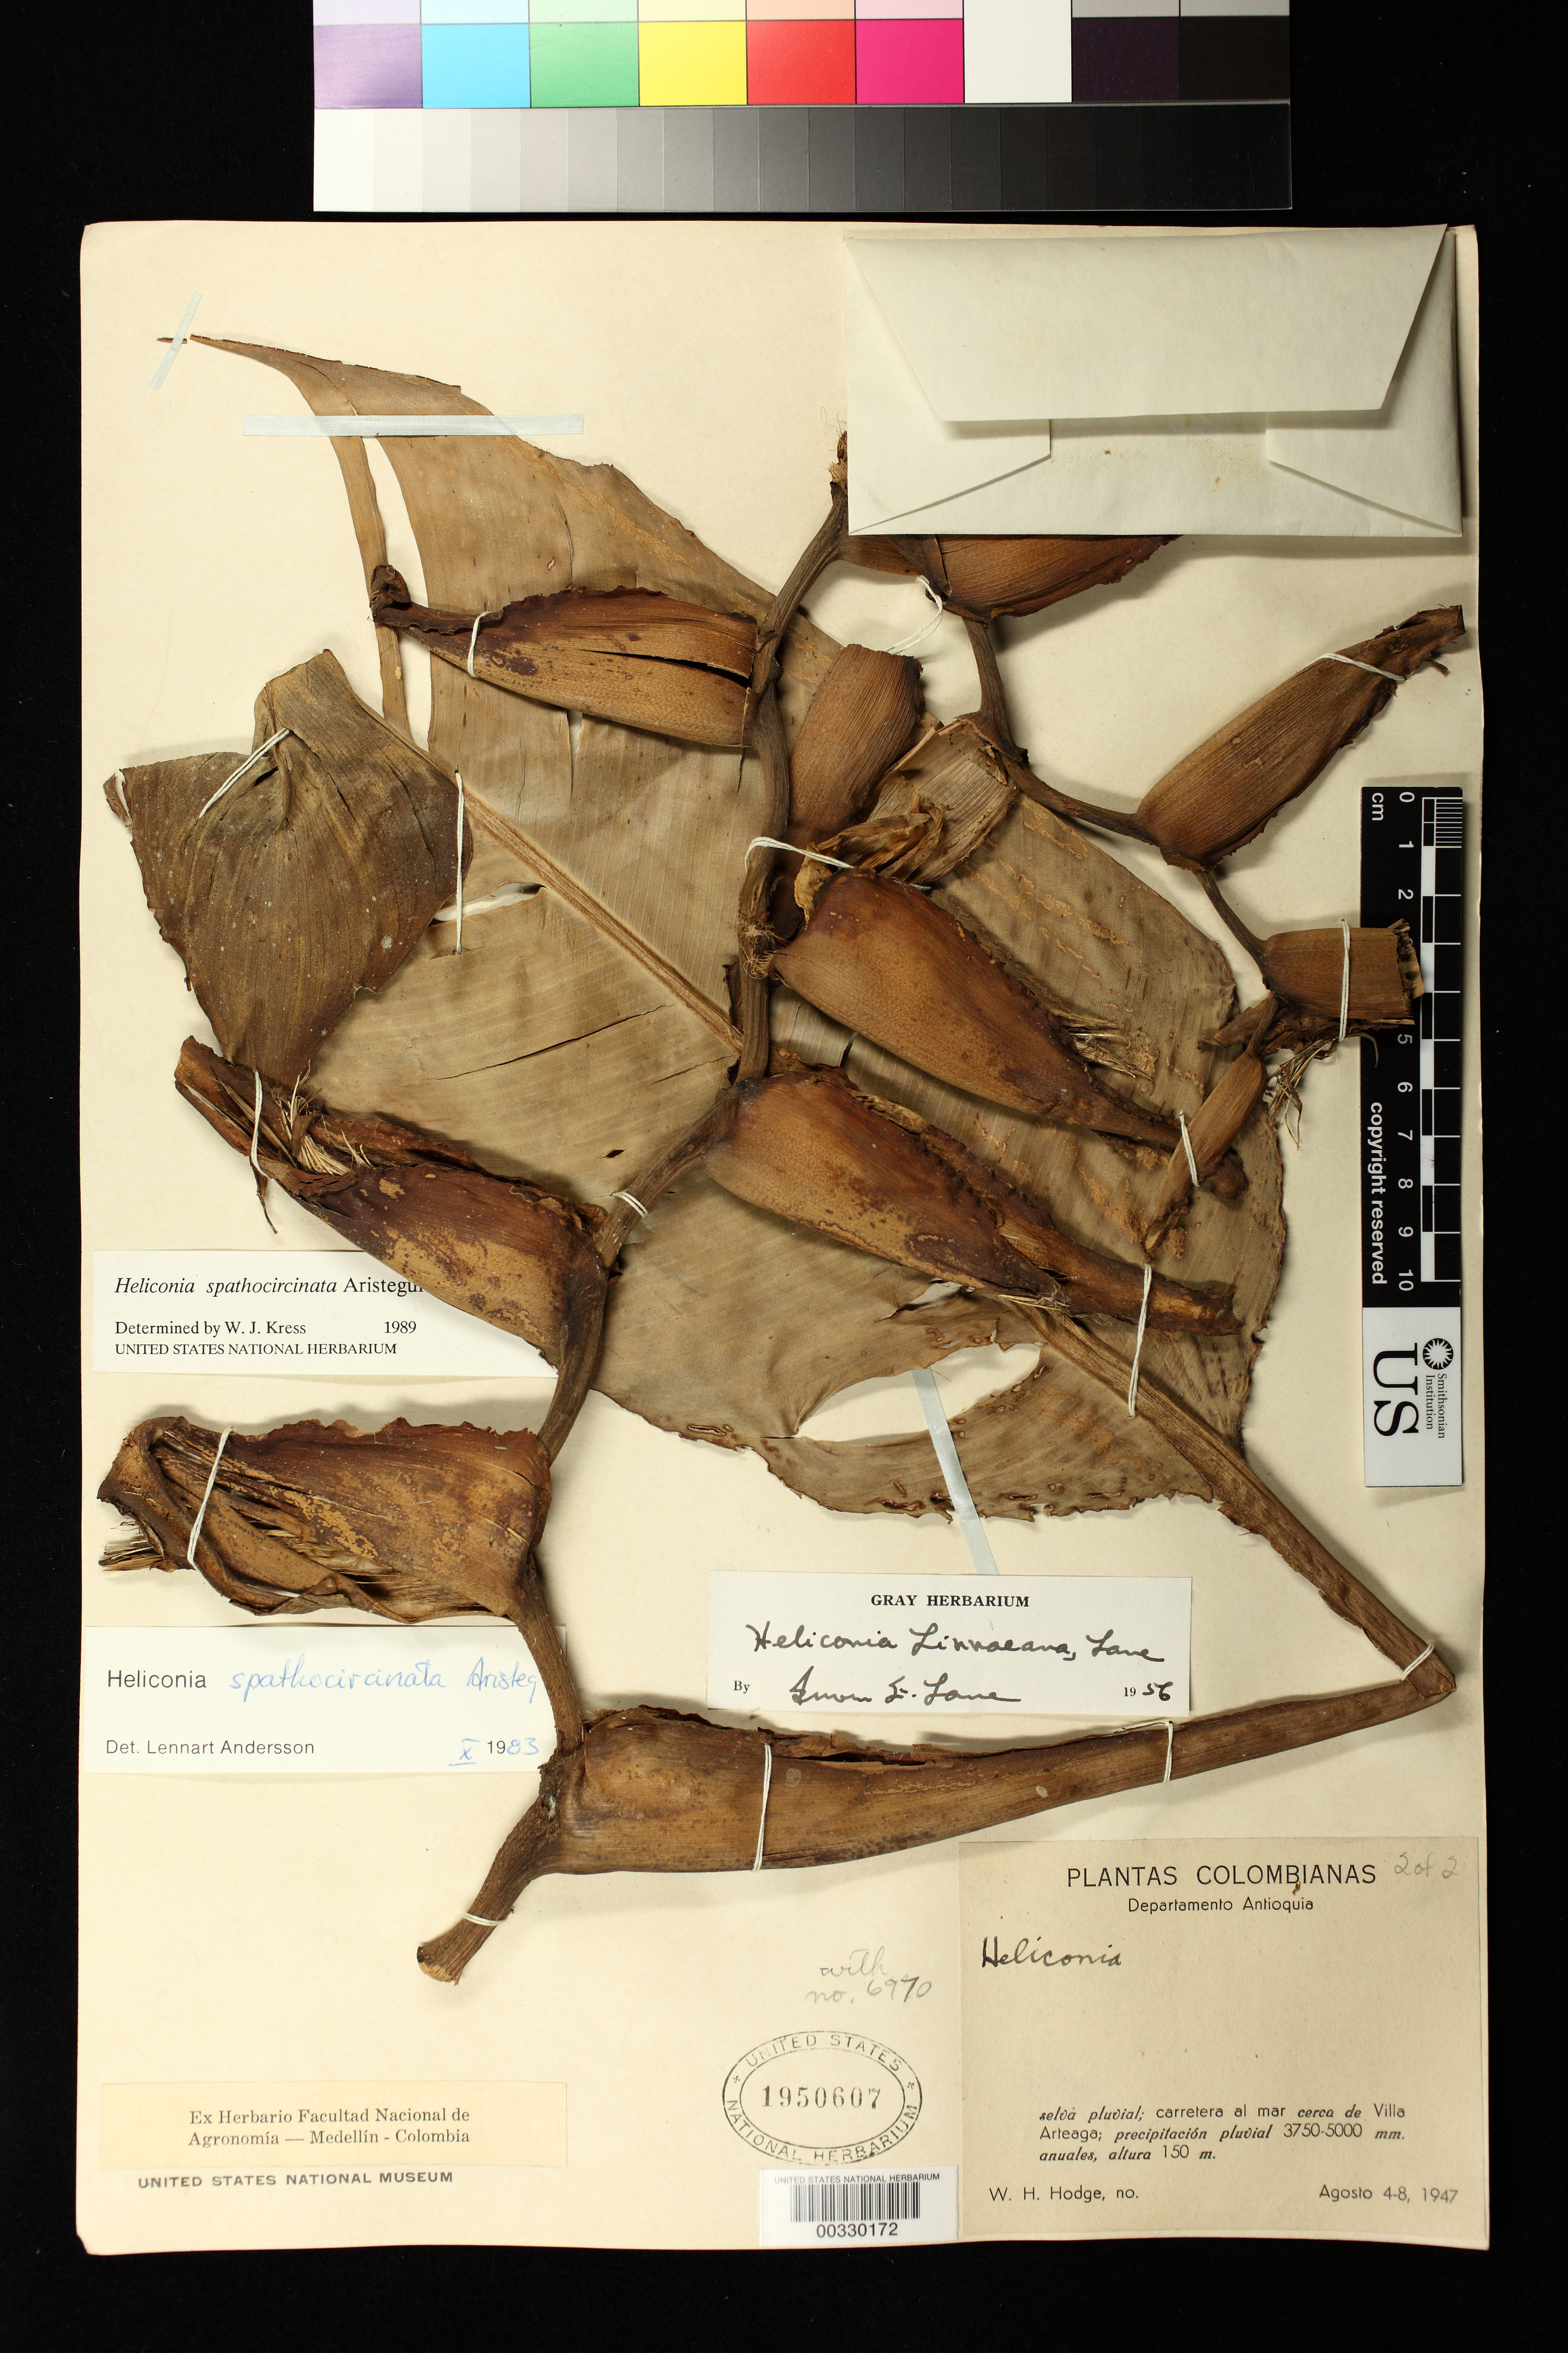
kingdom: Plantae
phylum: Tracheophyta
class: Liliopsida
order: Zingiberales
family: Heliconiaceae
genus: Heliconia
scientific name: Heliconia spathocircinata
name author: Aristeg.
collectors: W. Hodge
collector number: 6970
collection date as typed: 04 Aug 1947 to 08 Aug 1947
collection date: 1947-08-04/1947-08-08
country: Colombia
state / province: Antioquia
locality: Highway to sea near Villa Arteaga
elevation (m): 150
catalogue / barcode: US 1950607